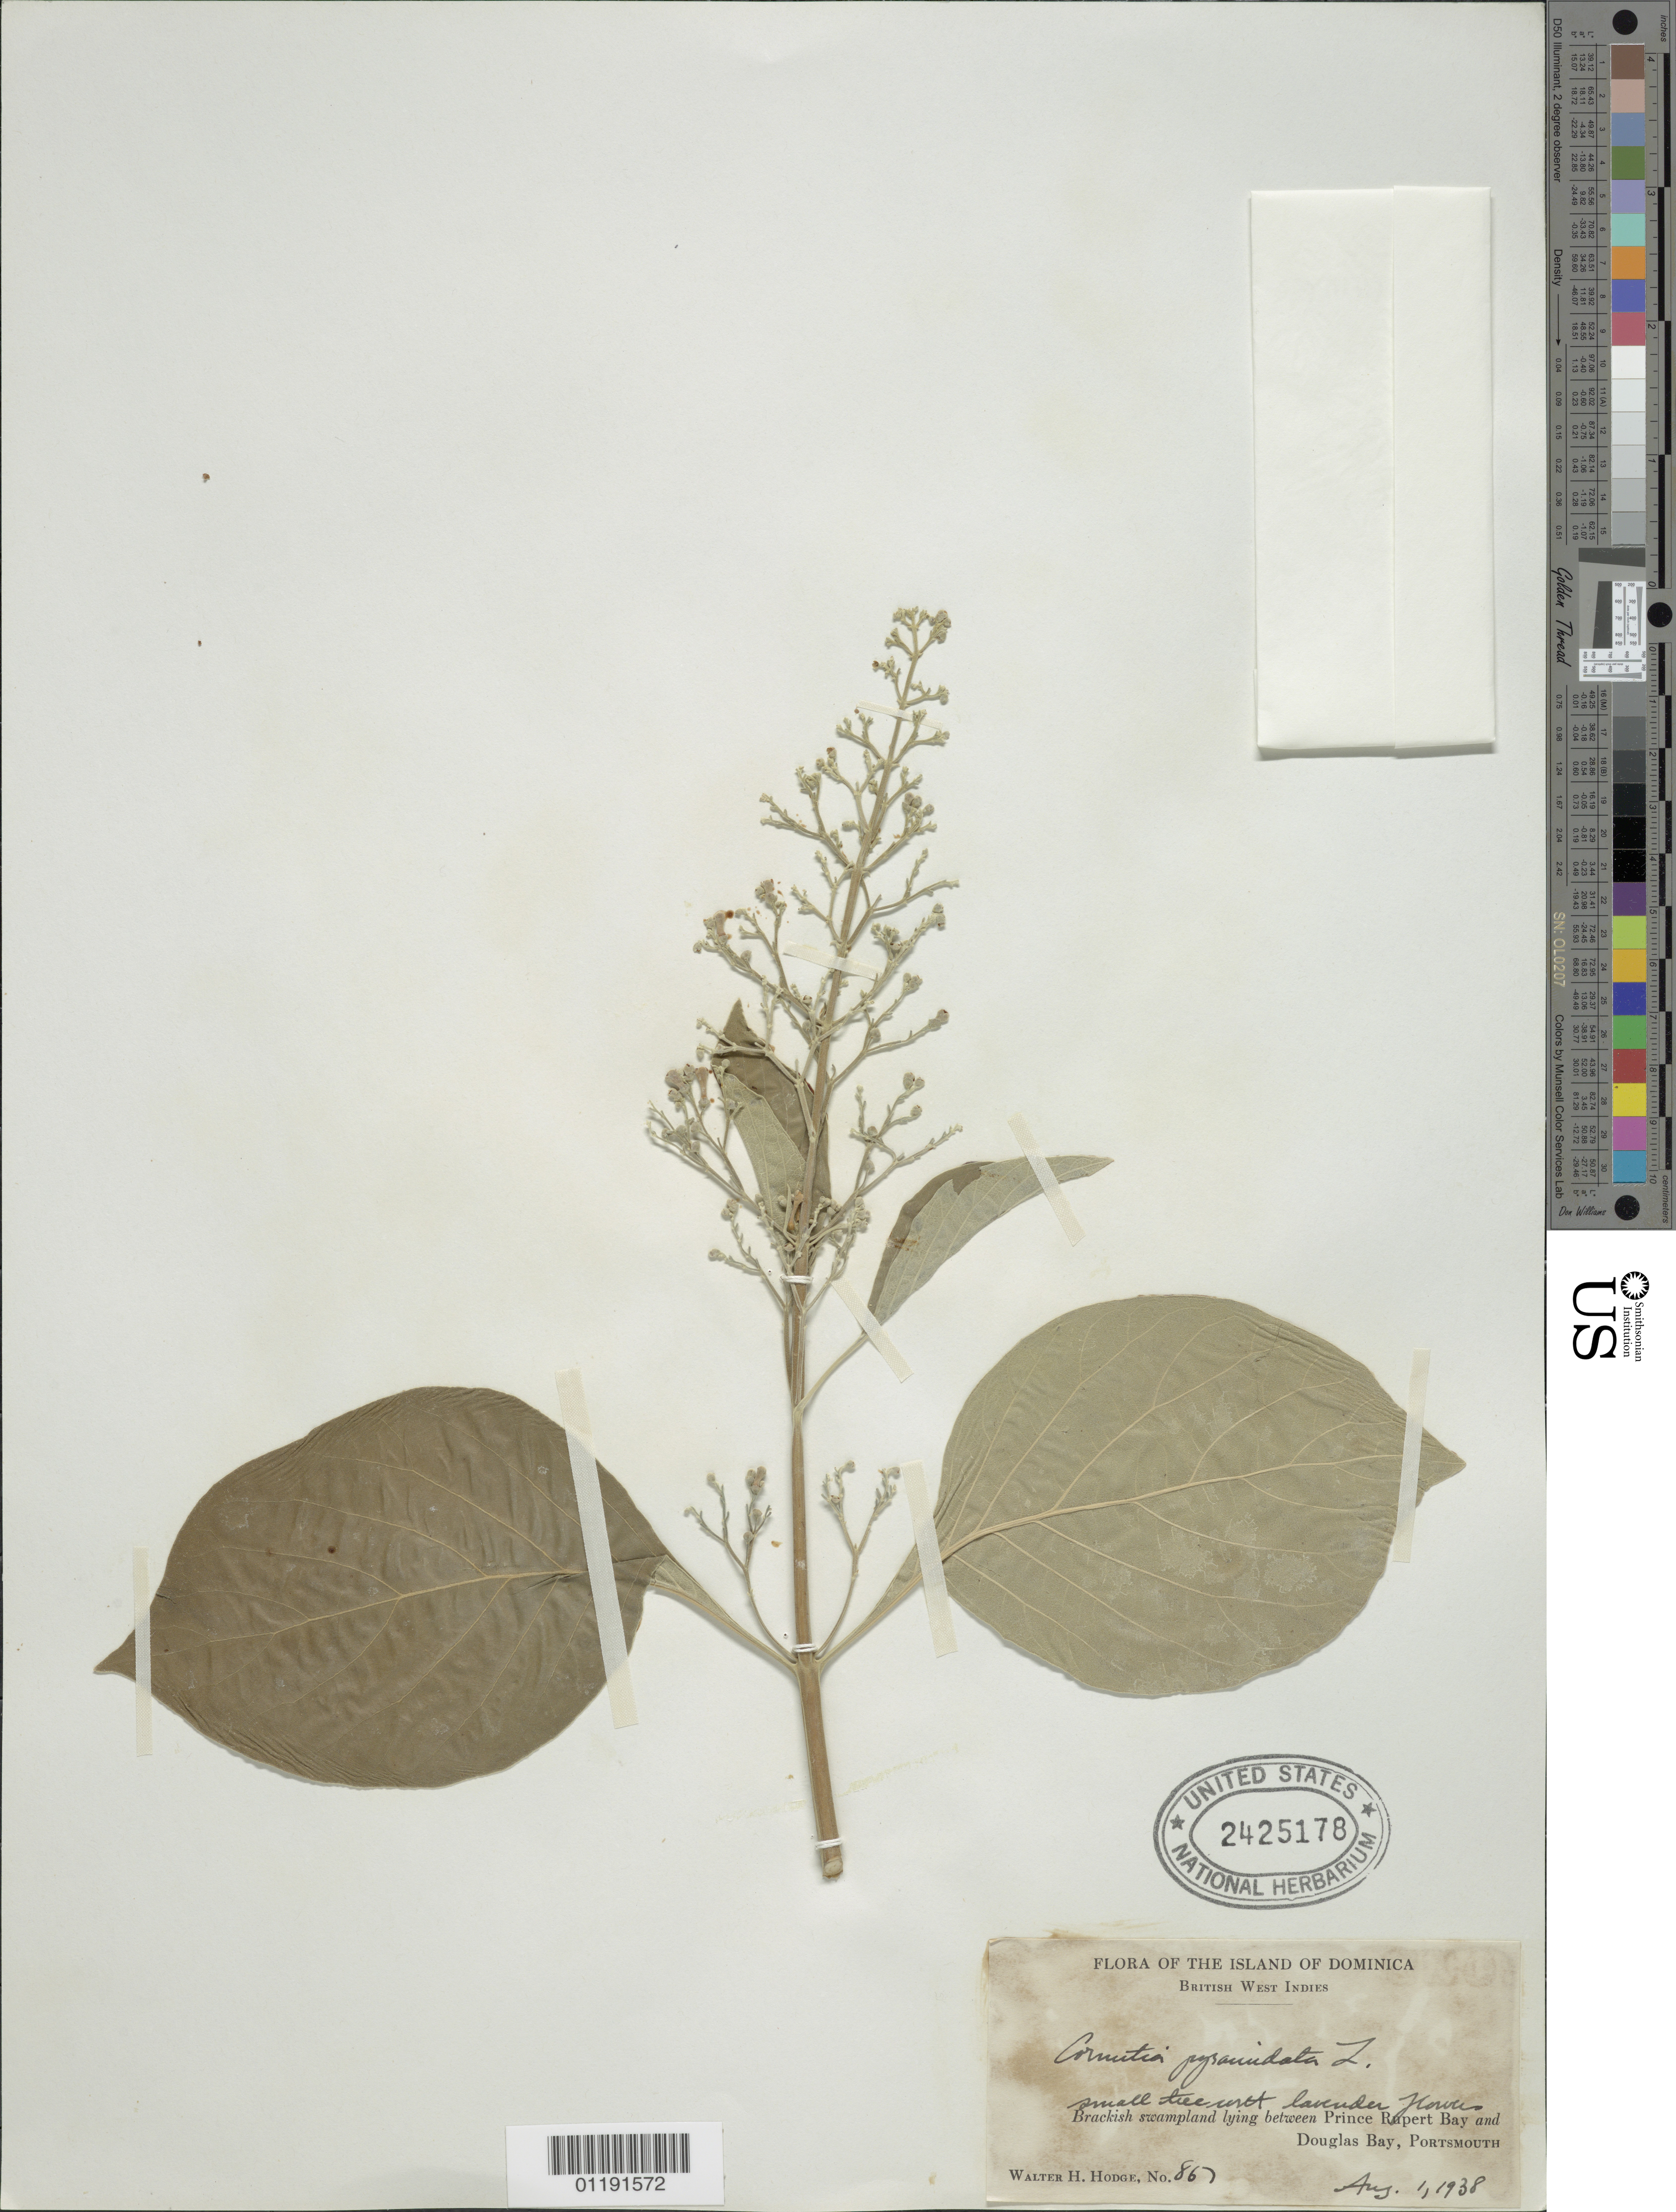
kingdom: Plantae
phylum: Tracheophyta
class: Magnoliopsida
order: Lamiales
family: Lamiaceae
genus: Cornutia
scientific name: Cornutia pyramidata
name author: L.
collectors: W. Hodge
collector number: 867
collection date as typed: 01 Aug 1938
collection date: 1938-08-01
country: Dominica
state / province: St. John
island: Dominica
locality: Brackish swampland lying between Prince Rupert Bay and Douglas bay.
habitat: Brackish swampland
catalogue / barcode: US 2425178